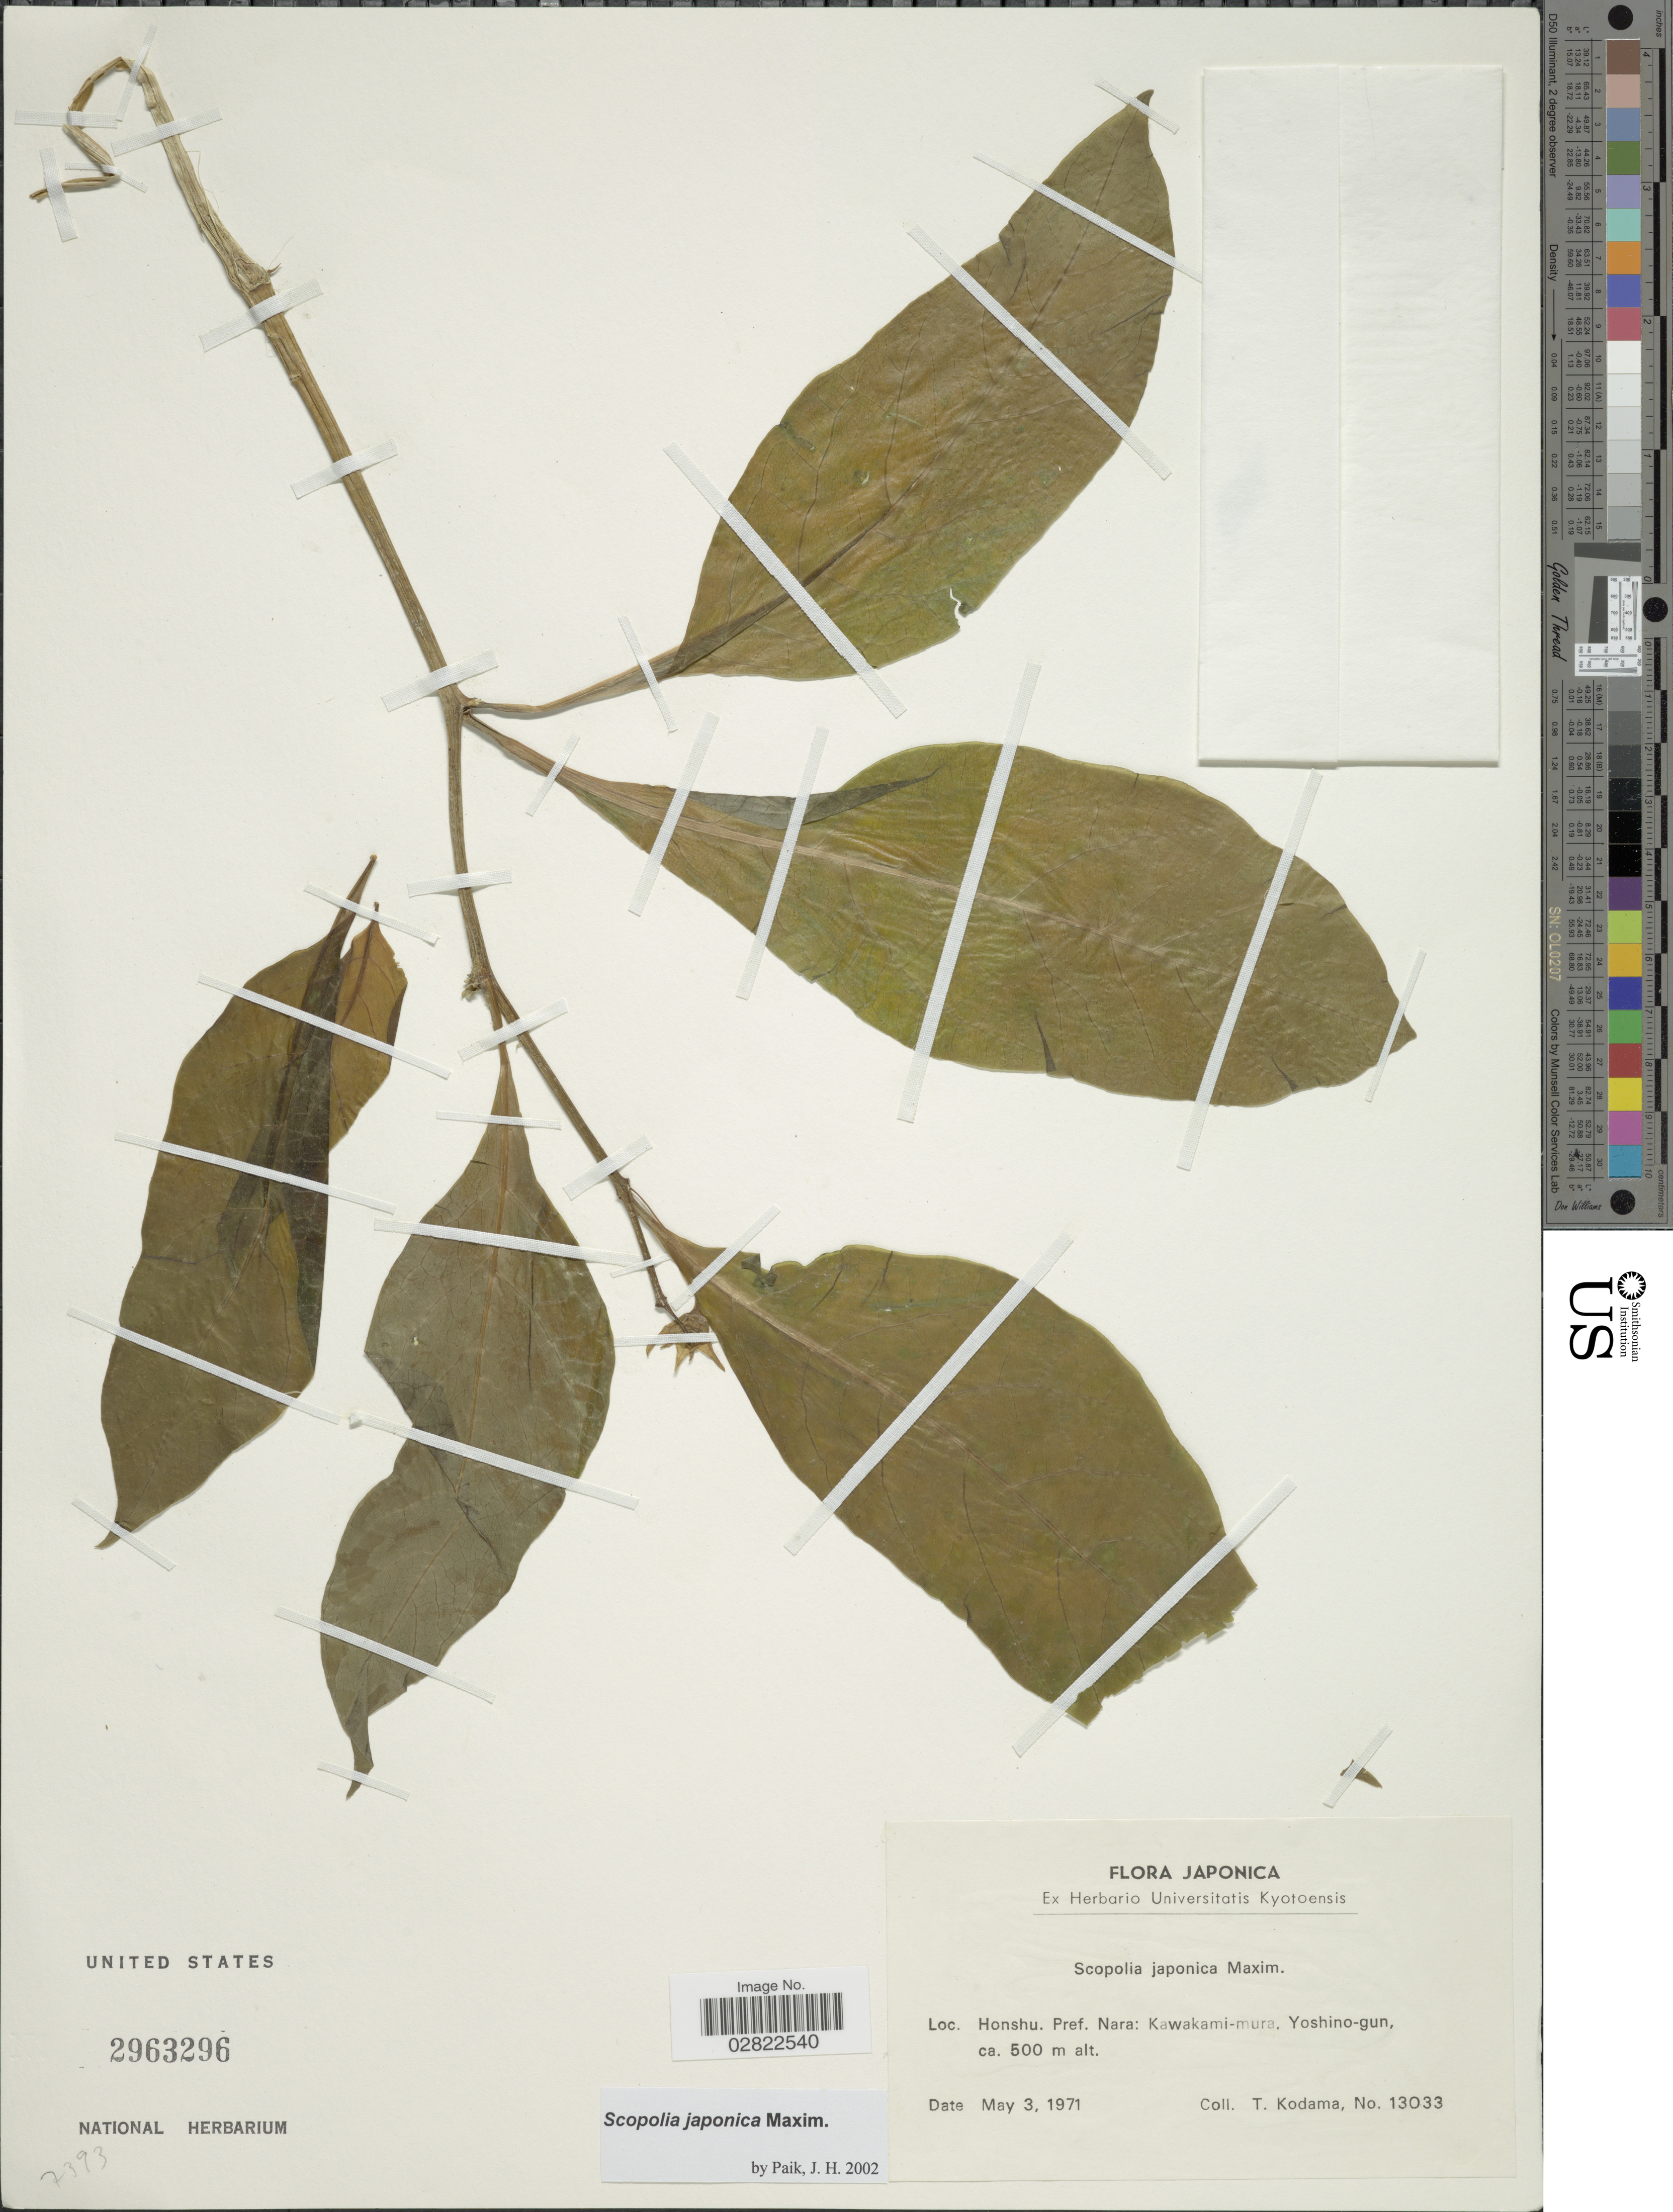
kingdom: Plantae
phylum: Tracheophyta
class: Magnoliopsida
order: Solanales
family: Solanaceae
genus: Scopolia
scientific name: Scopolia japonica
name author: Maxim.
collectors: T. Kodama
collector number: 13033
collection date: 1971-05-03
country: Japan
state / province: Nara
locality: Honshu. Pref. Nara: Kawakami-mura. Yoshino-gun.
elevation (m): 500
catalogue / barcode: US 2963296